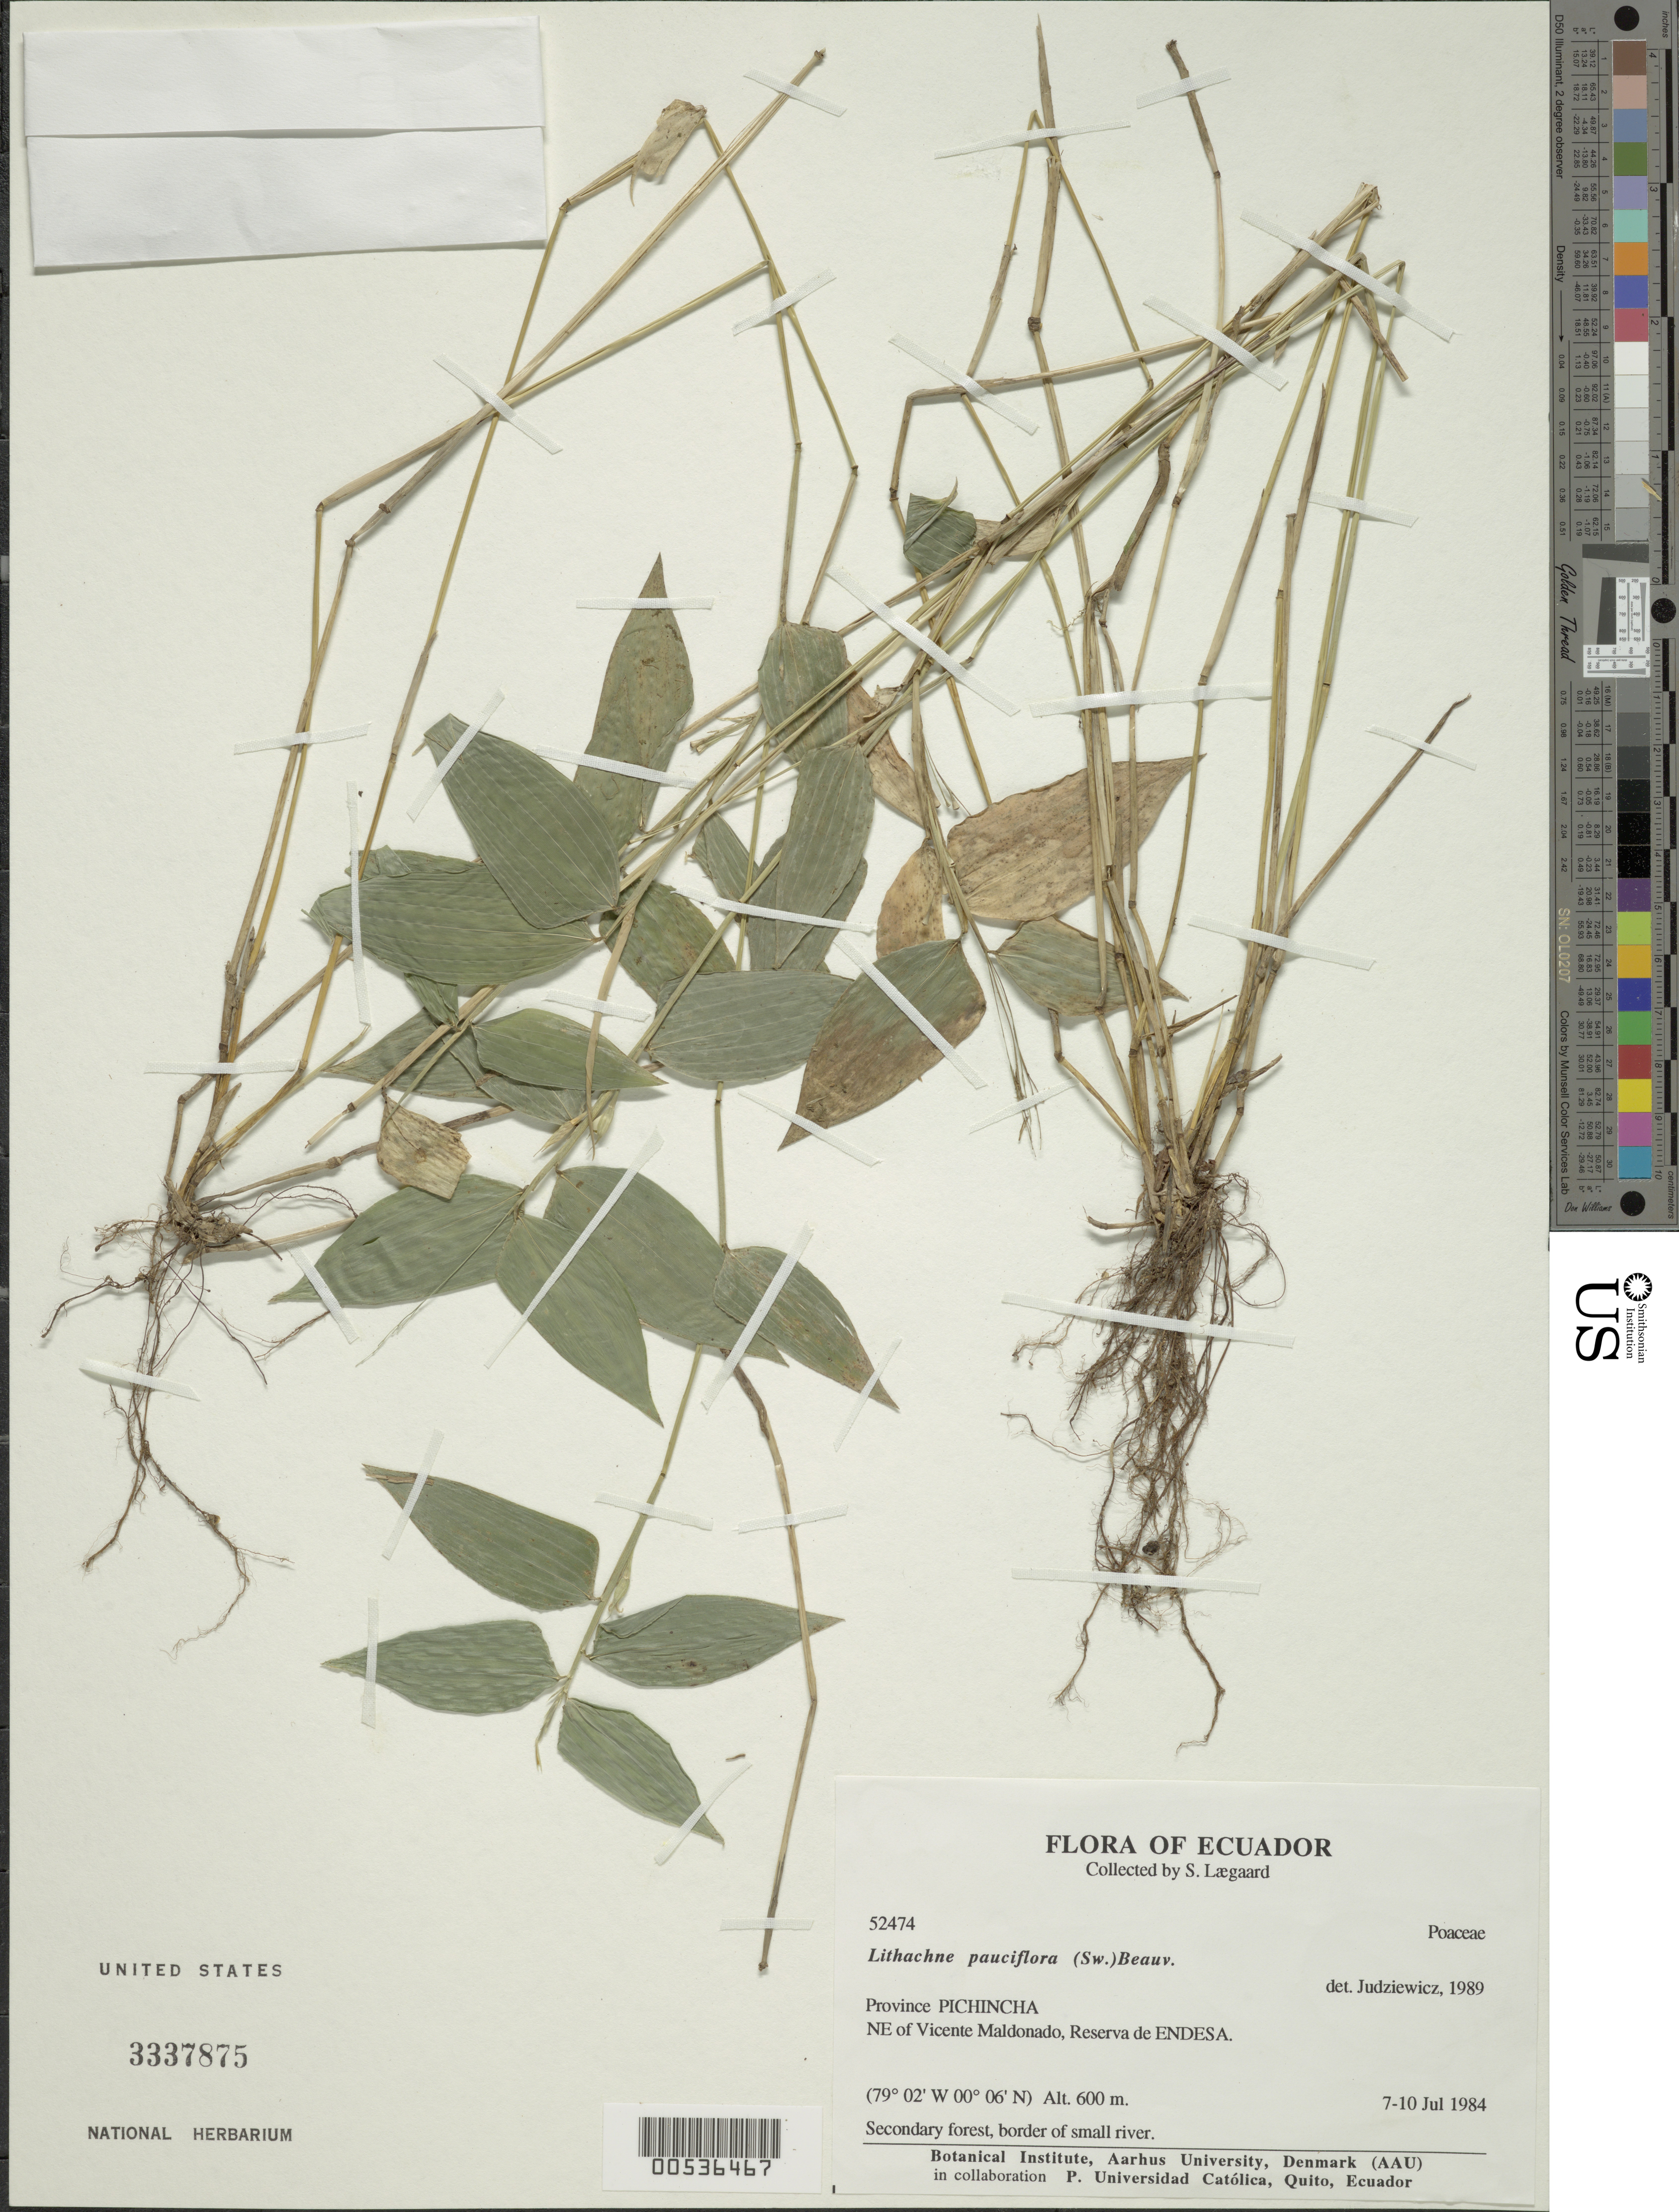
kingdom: Plantae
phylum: Tracheophyta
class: Liliopsida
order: Poales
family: Poaceae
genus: Lithachne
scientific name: Lithachne pauciflora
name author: (Sw.) P. Beauv.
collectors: S. Lægaard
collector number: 52474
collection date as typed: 07 Jul 1984 to 10 Jul 1984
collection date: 1984-07-07/1984-07-10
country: Ecuador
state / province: Pichincha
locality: NE of vicente Maldonado, endesa Reserve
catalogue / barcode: US 3337875